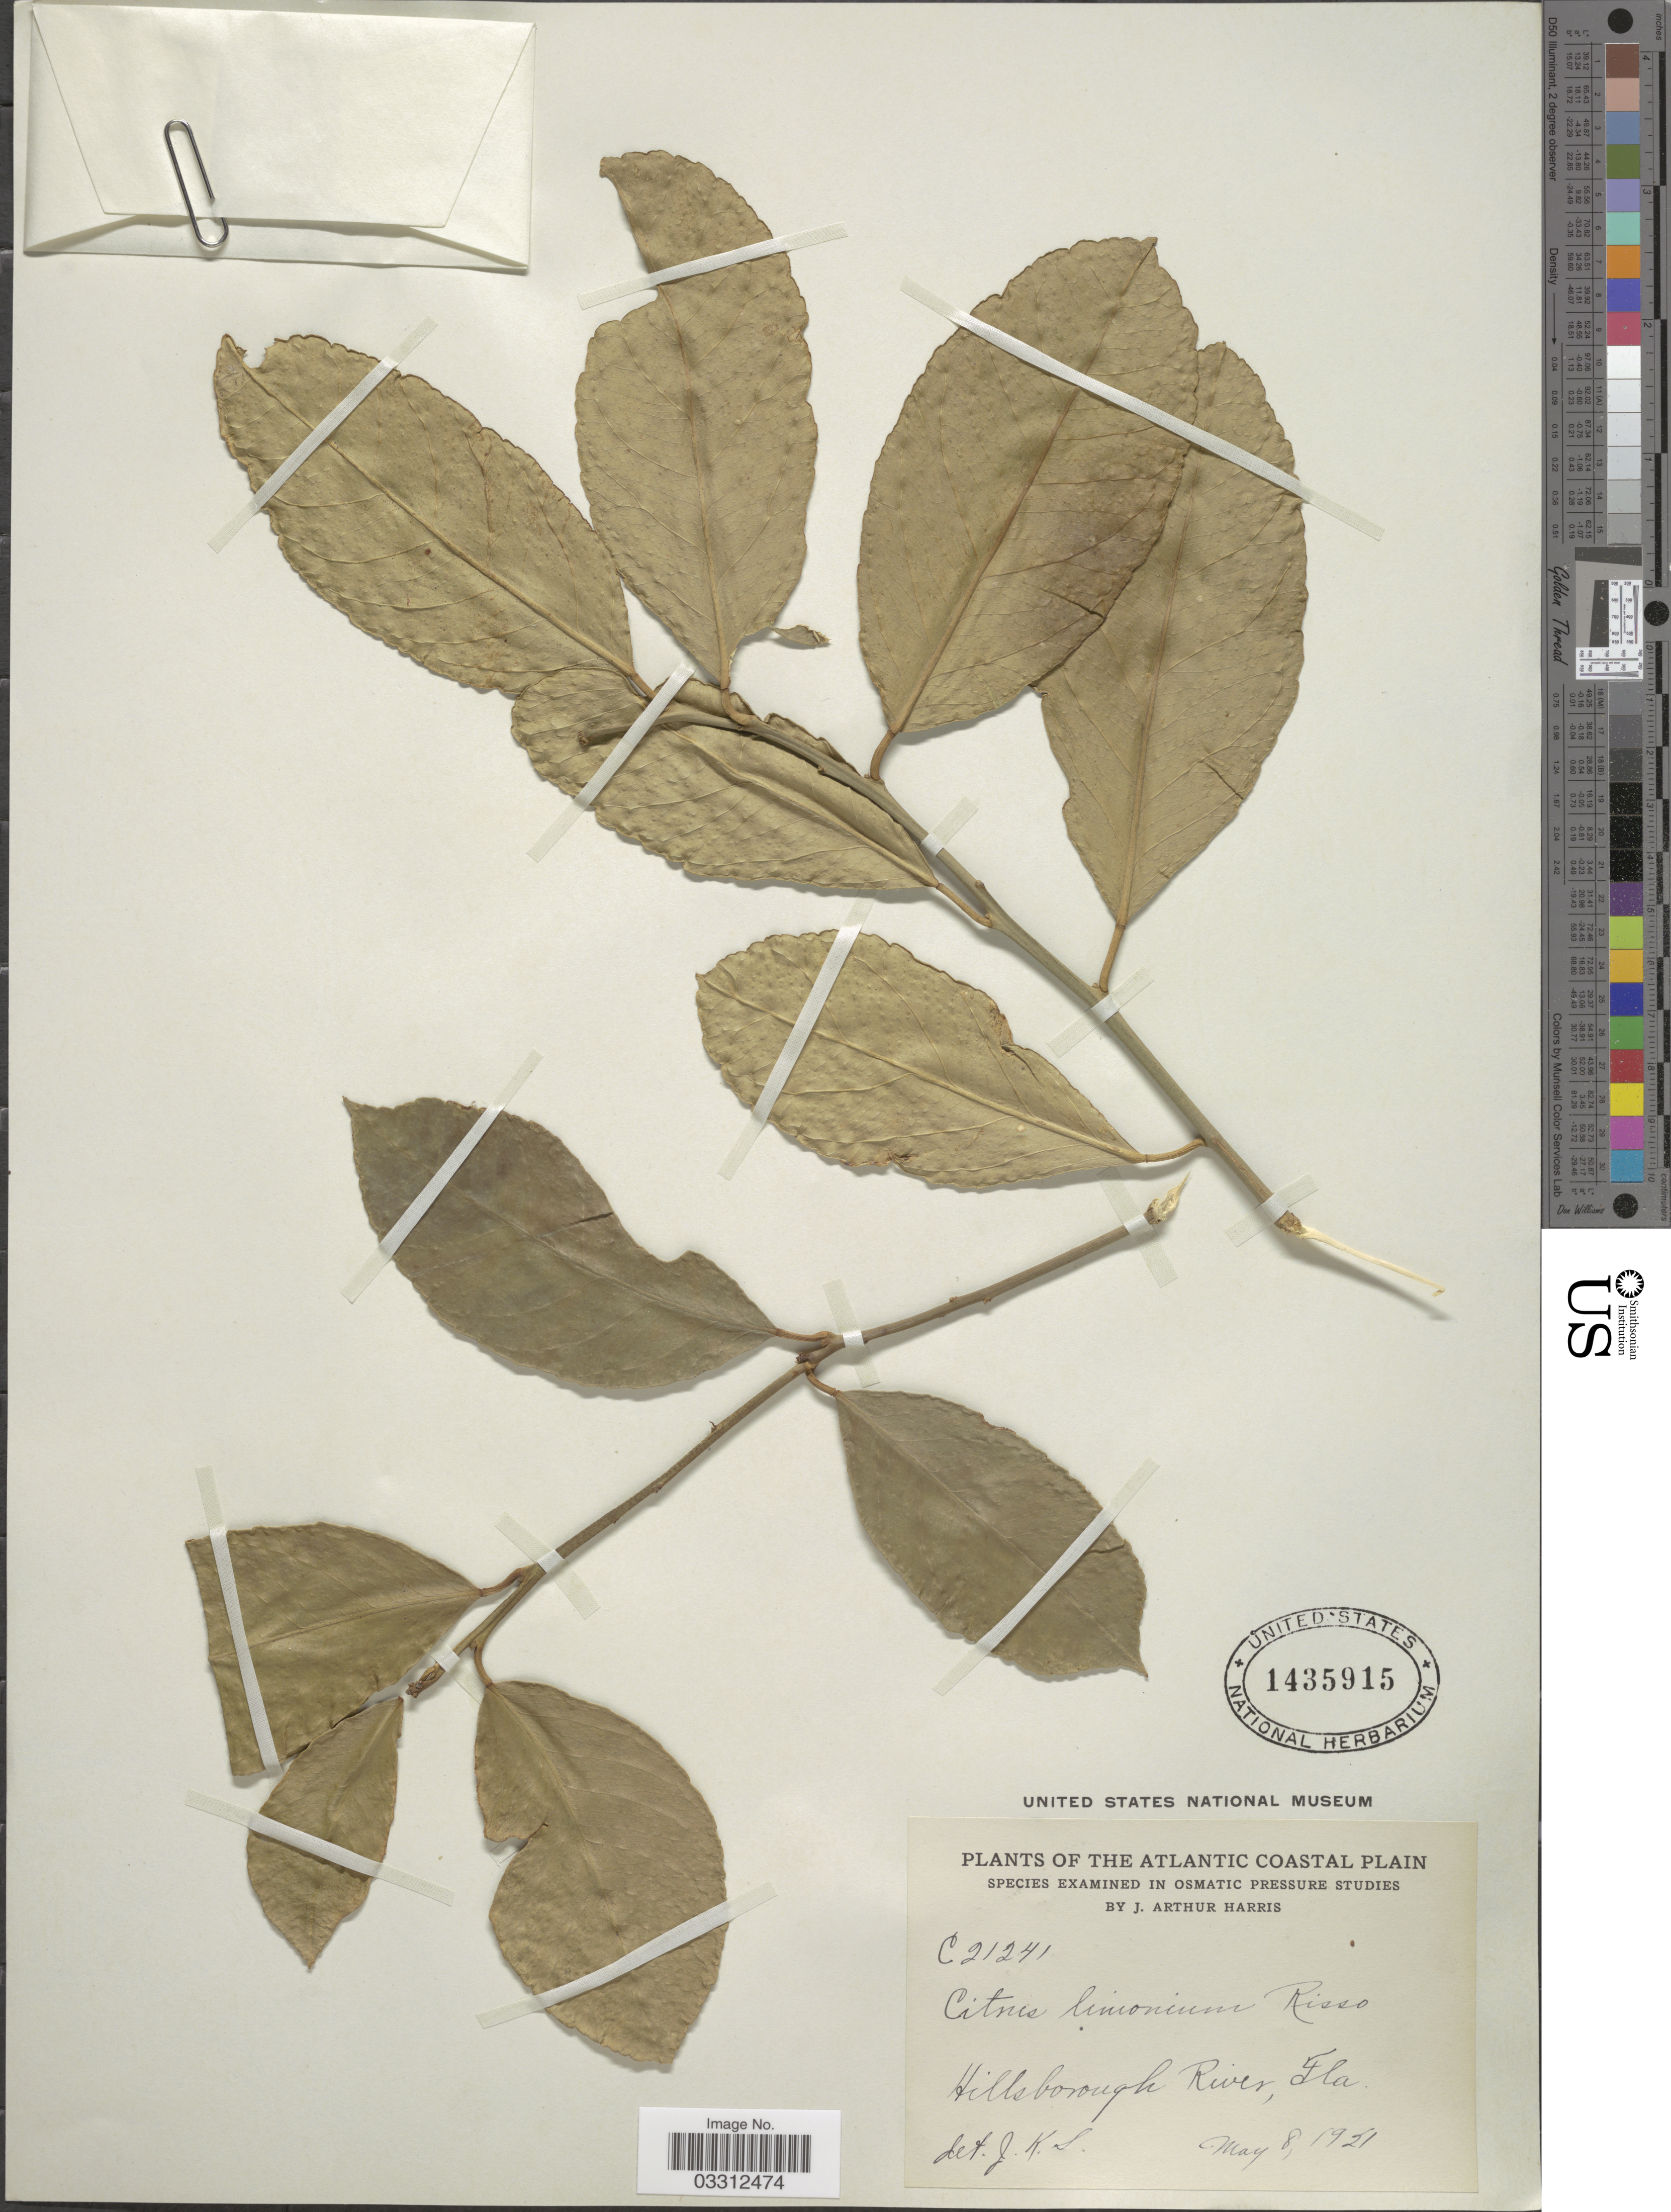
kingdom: Plantae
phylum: Tracheophyta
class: Magnoliopsida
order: Sapindales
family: Rutaceae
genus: Citrus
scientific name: Citrus x sinensis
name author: (L.) Osbeck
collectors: J. A. Harris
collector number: C21241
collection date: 1921-05-08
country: United States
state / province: Florida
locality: The Atlantic Coastal Plain. Hillsborough River, Fla.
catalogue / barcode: US 1435915